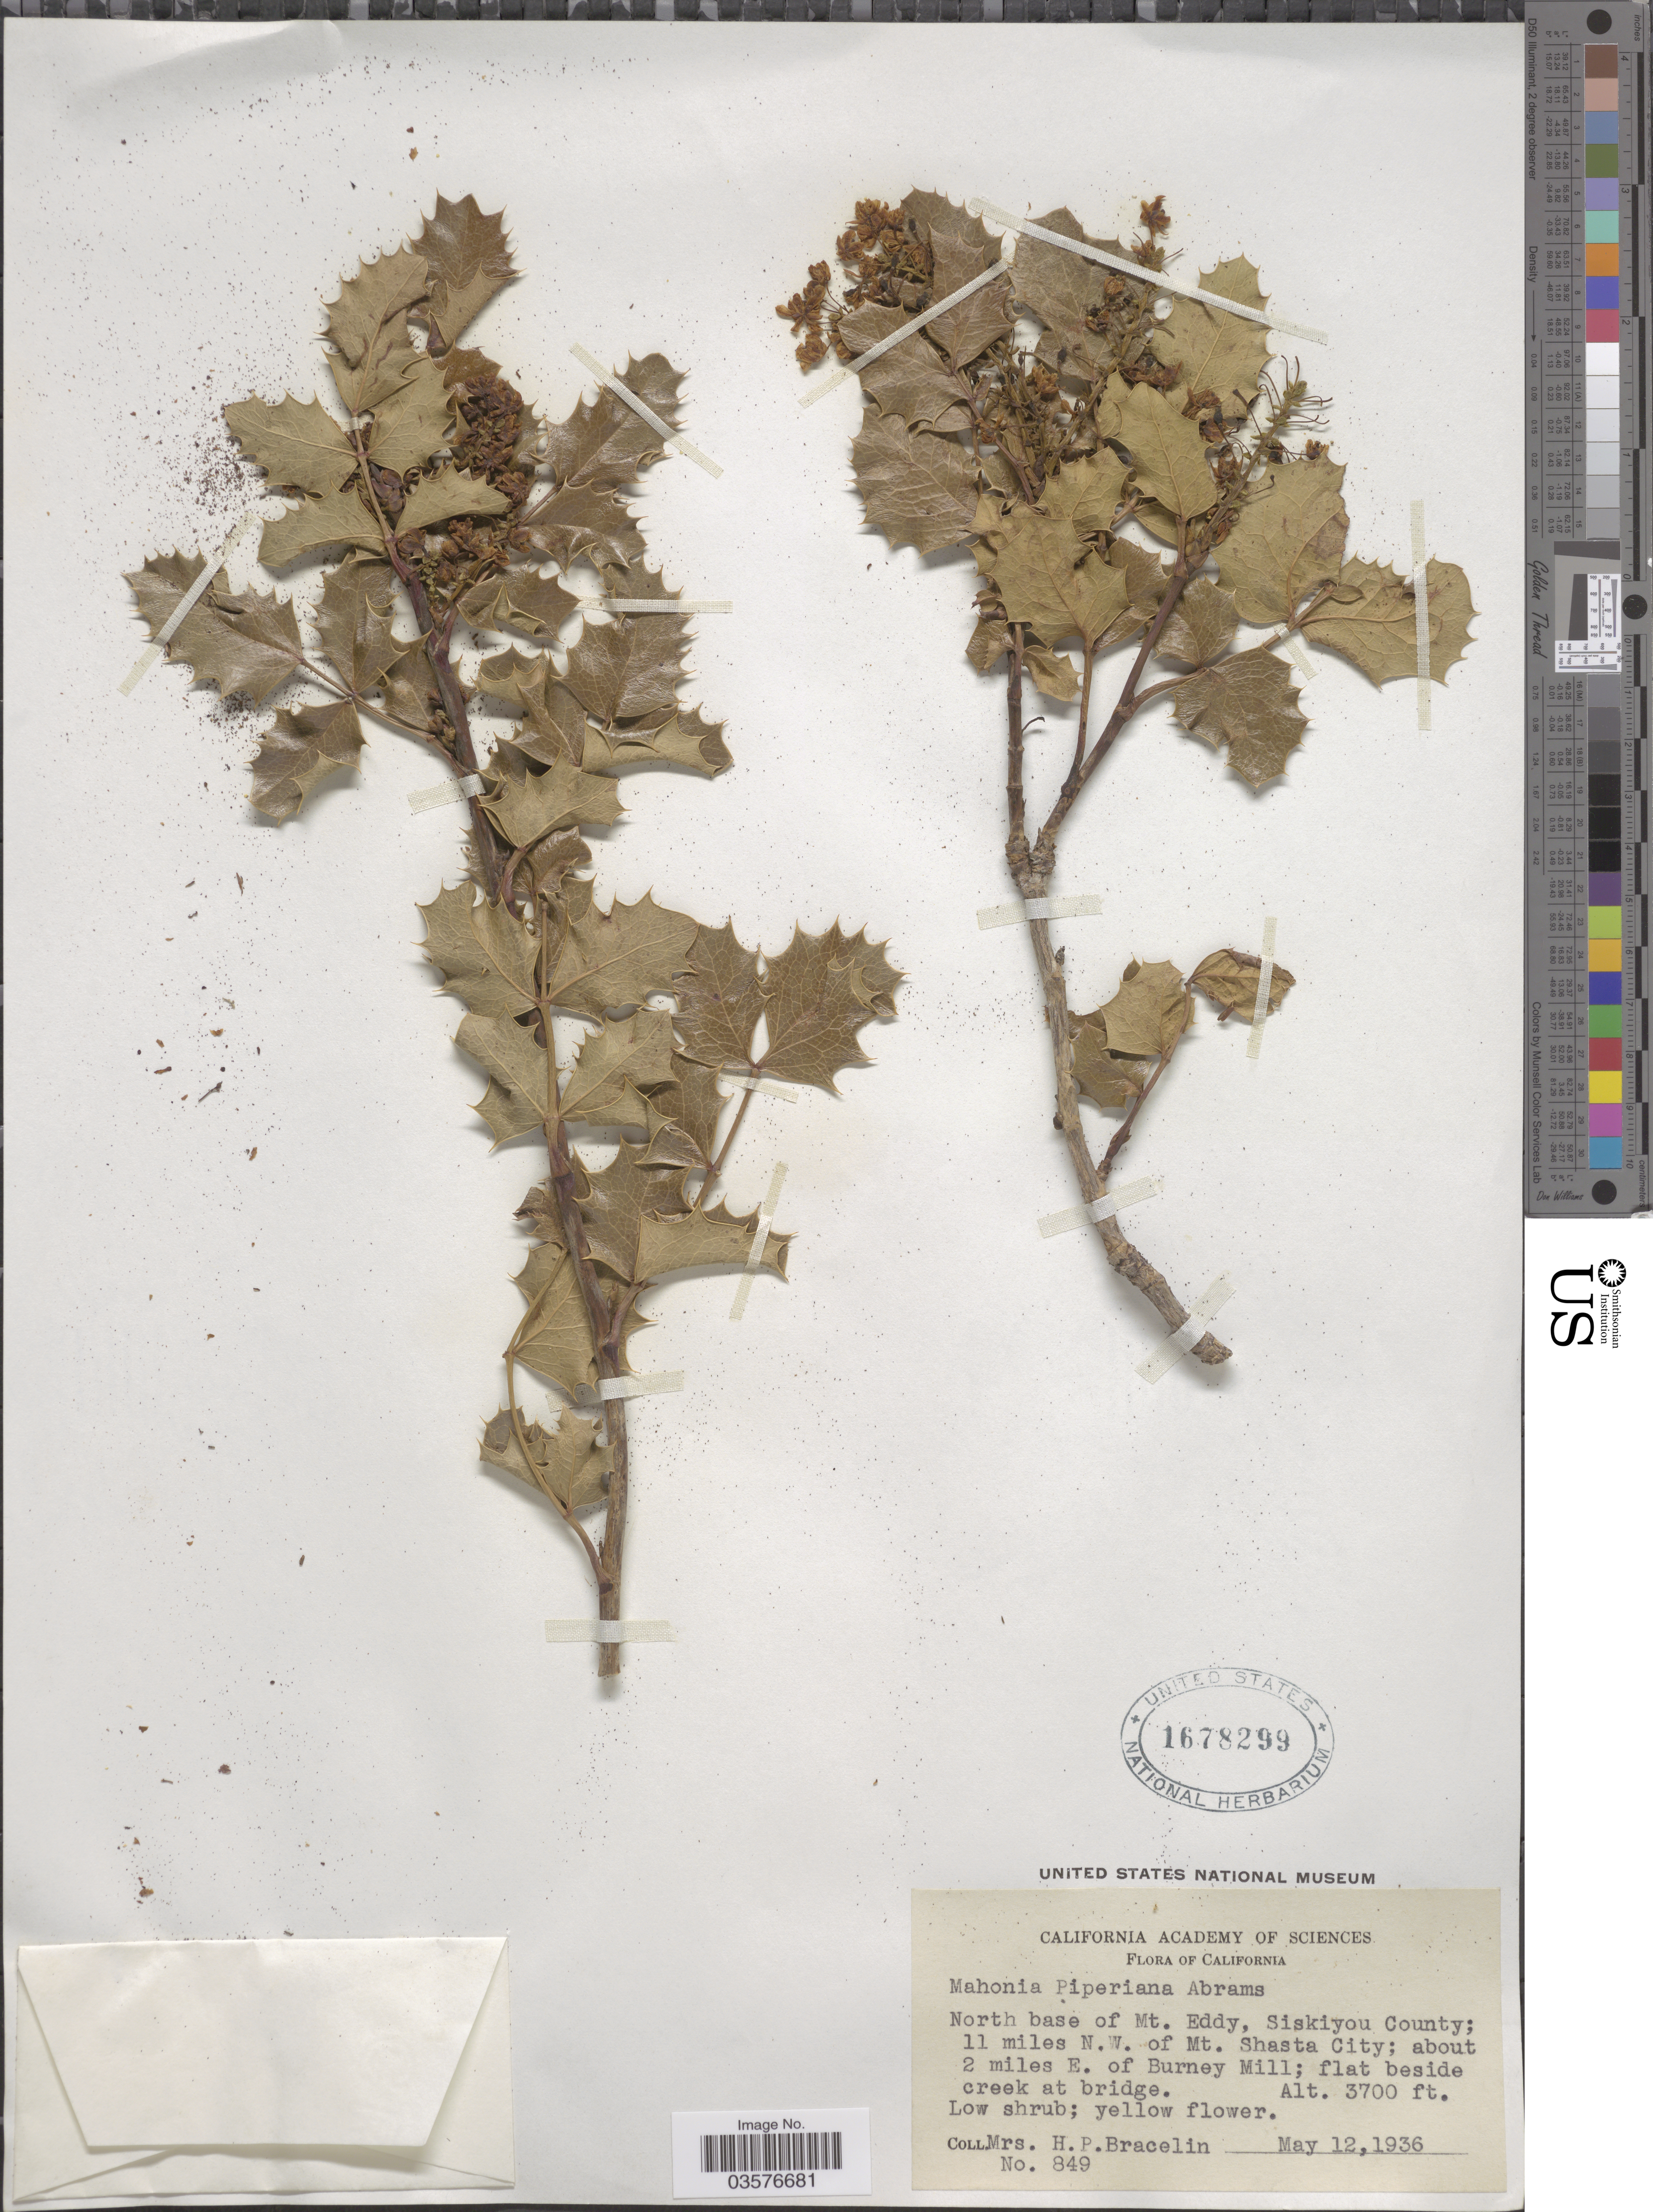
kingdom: Plantae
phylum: Tracheophyta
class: Magnoliopsida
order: Ranunculales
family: Berberidaceae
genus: Mahonia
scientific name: Mahonia piperiana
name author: Abrams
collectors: H. Bracelin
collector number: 849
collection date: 1936-05-12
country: United States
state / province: California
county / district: Siskiyou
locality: North base of Mt. Eddy, Siskiyou County; 11 miles N.W. of Mt. Shasta City; about 2 miles E. of Burney Mill; flat beside creek at bridge.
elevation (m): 1128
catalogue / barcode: US 1678299